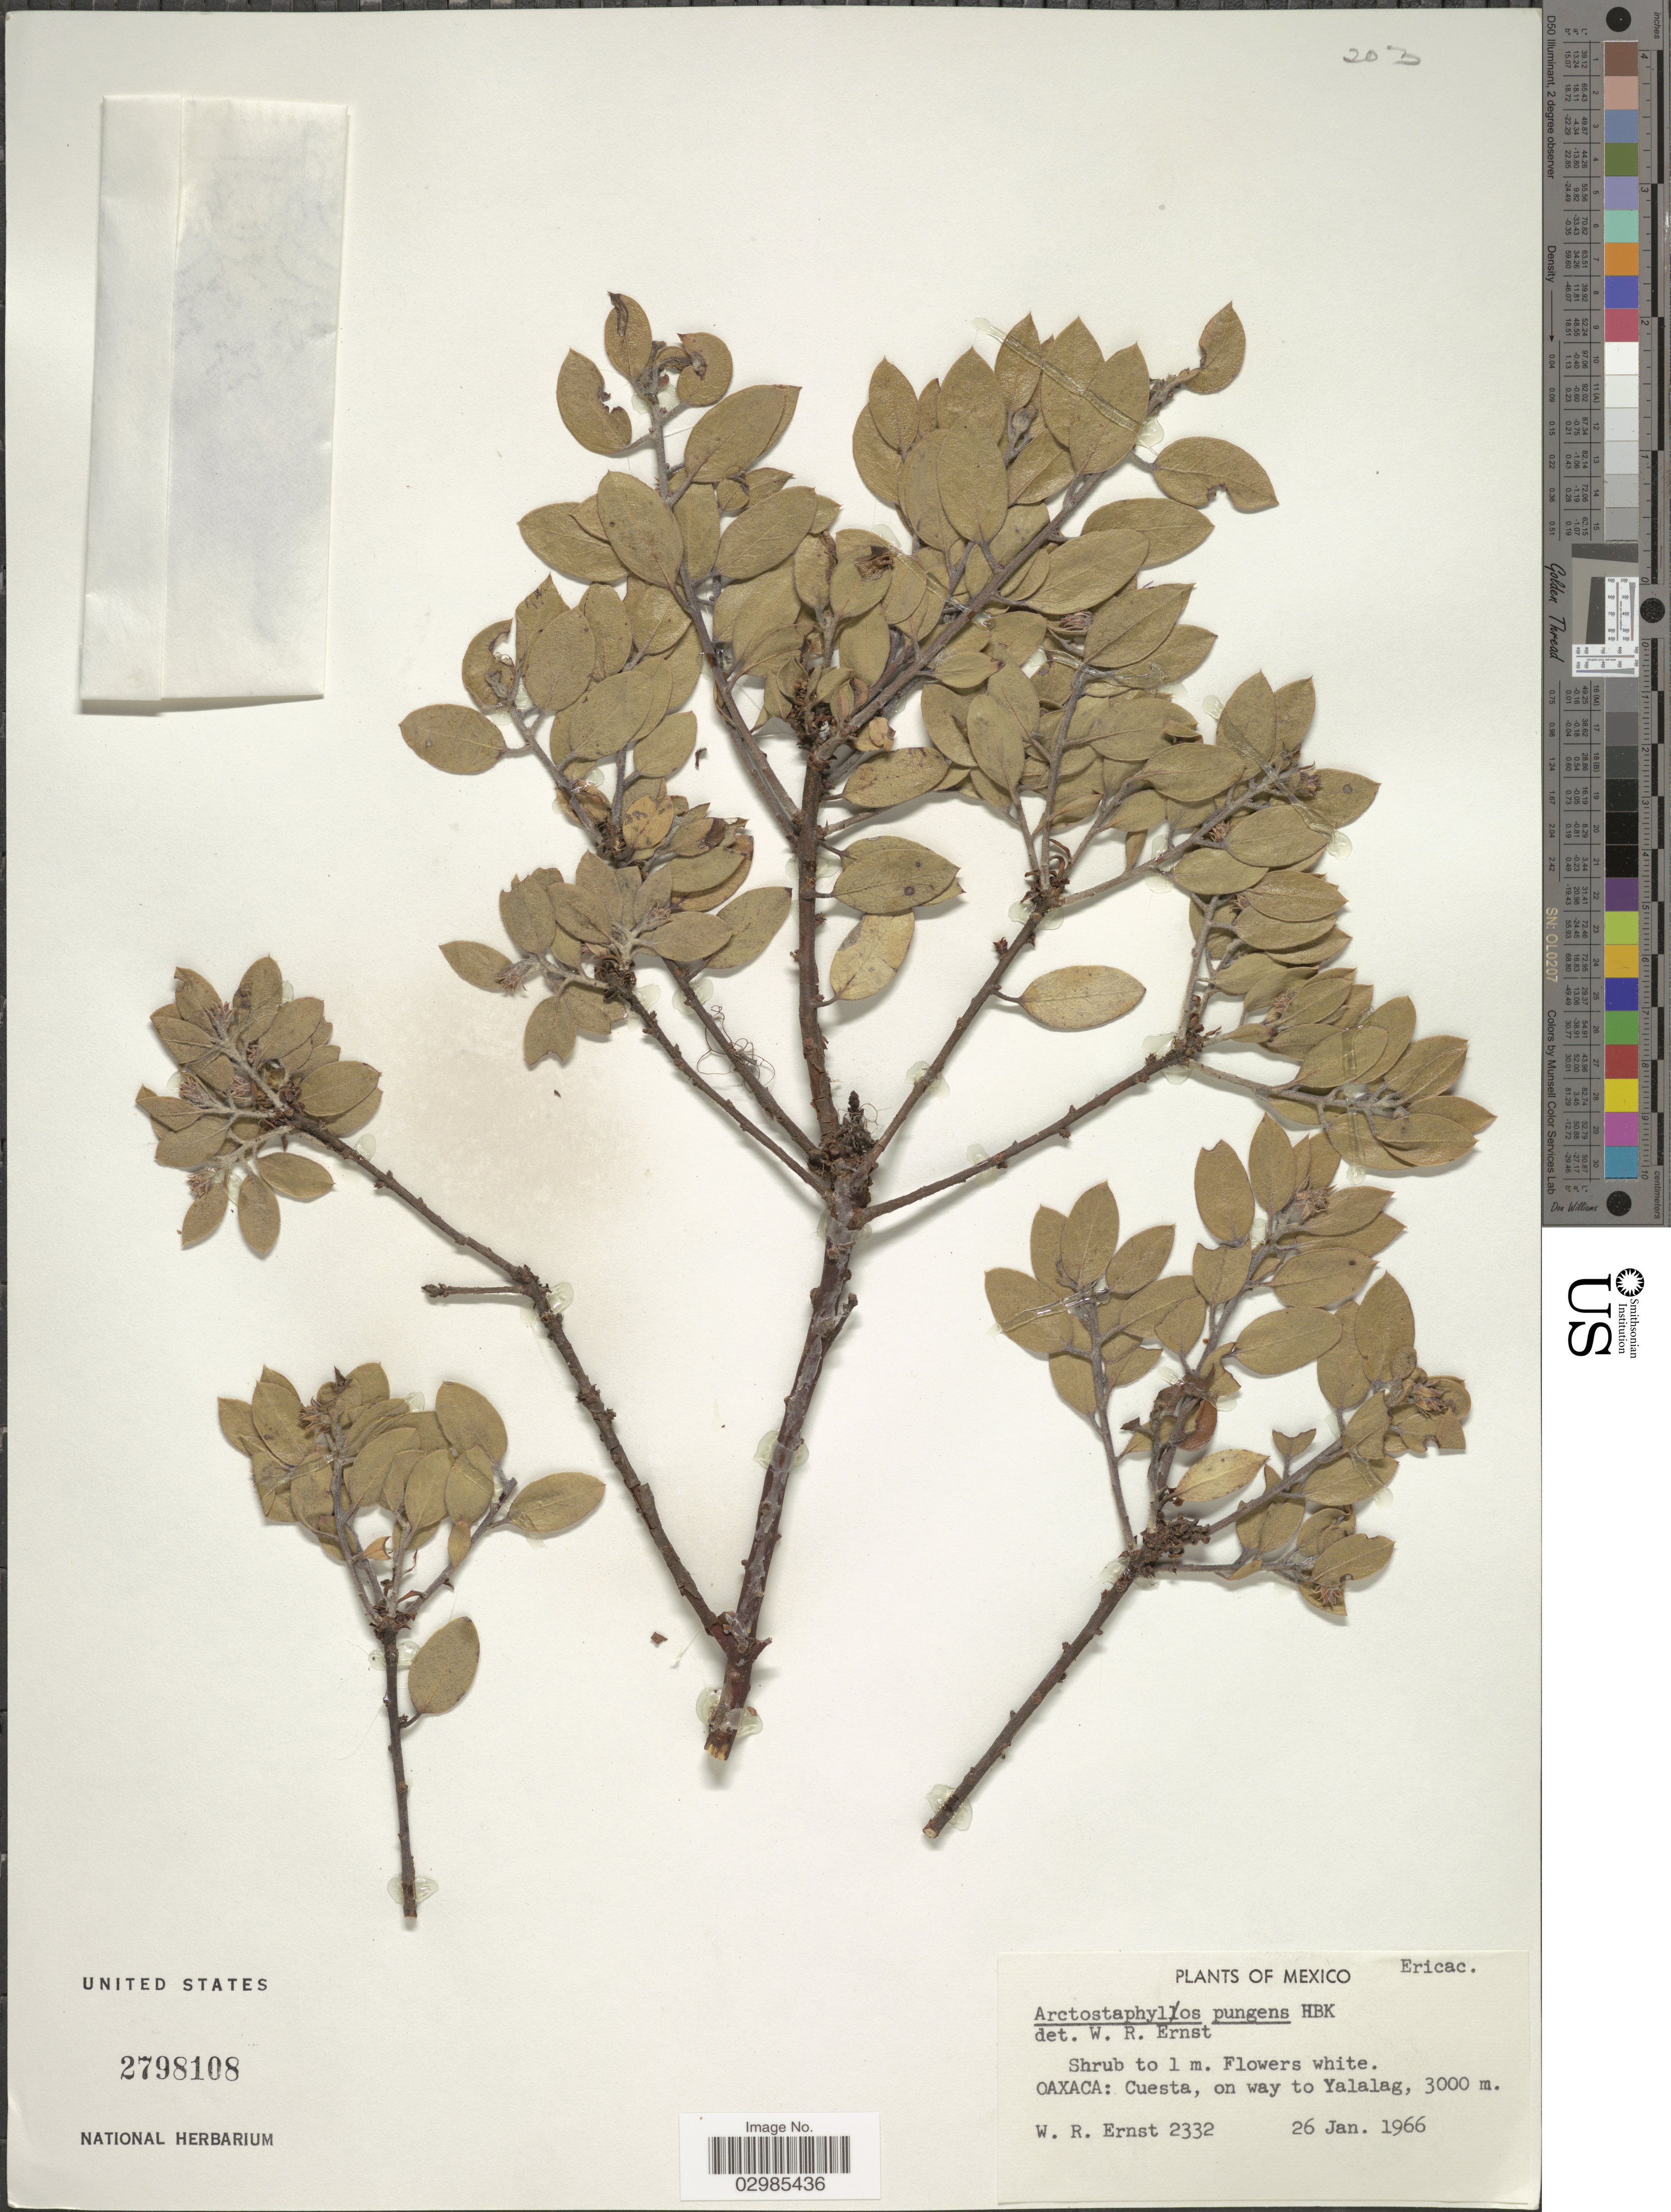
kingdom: Plantae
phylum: Tracheophyta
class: Magnoliopsida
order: Ericales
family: Ericaceae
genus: Arctostaphylos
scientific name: Arctostaphylos pungens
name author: Kunth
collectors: W. R. Ernst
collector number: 2332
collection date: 1966-01-26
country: Mexico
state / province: Oaxaca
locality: Cuesta, on way to Yalalag.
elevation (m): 3000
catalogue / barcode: US 2798108